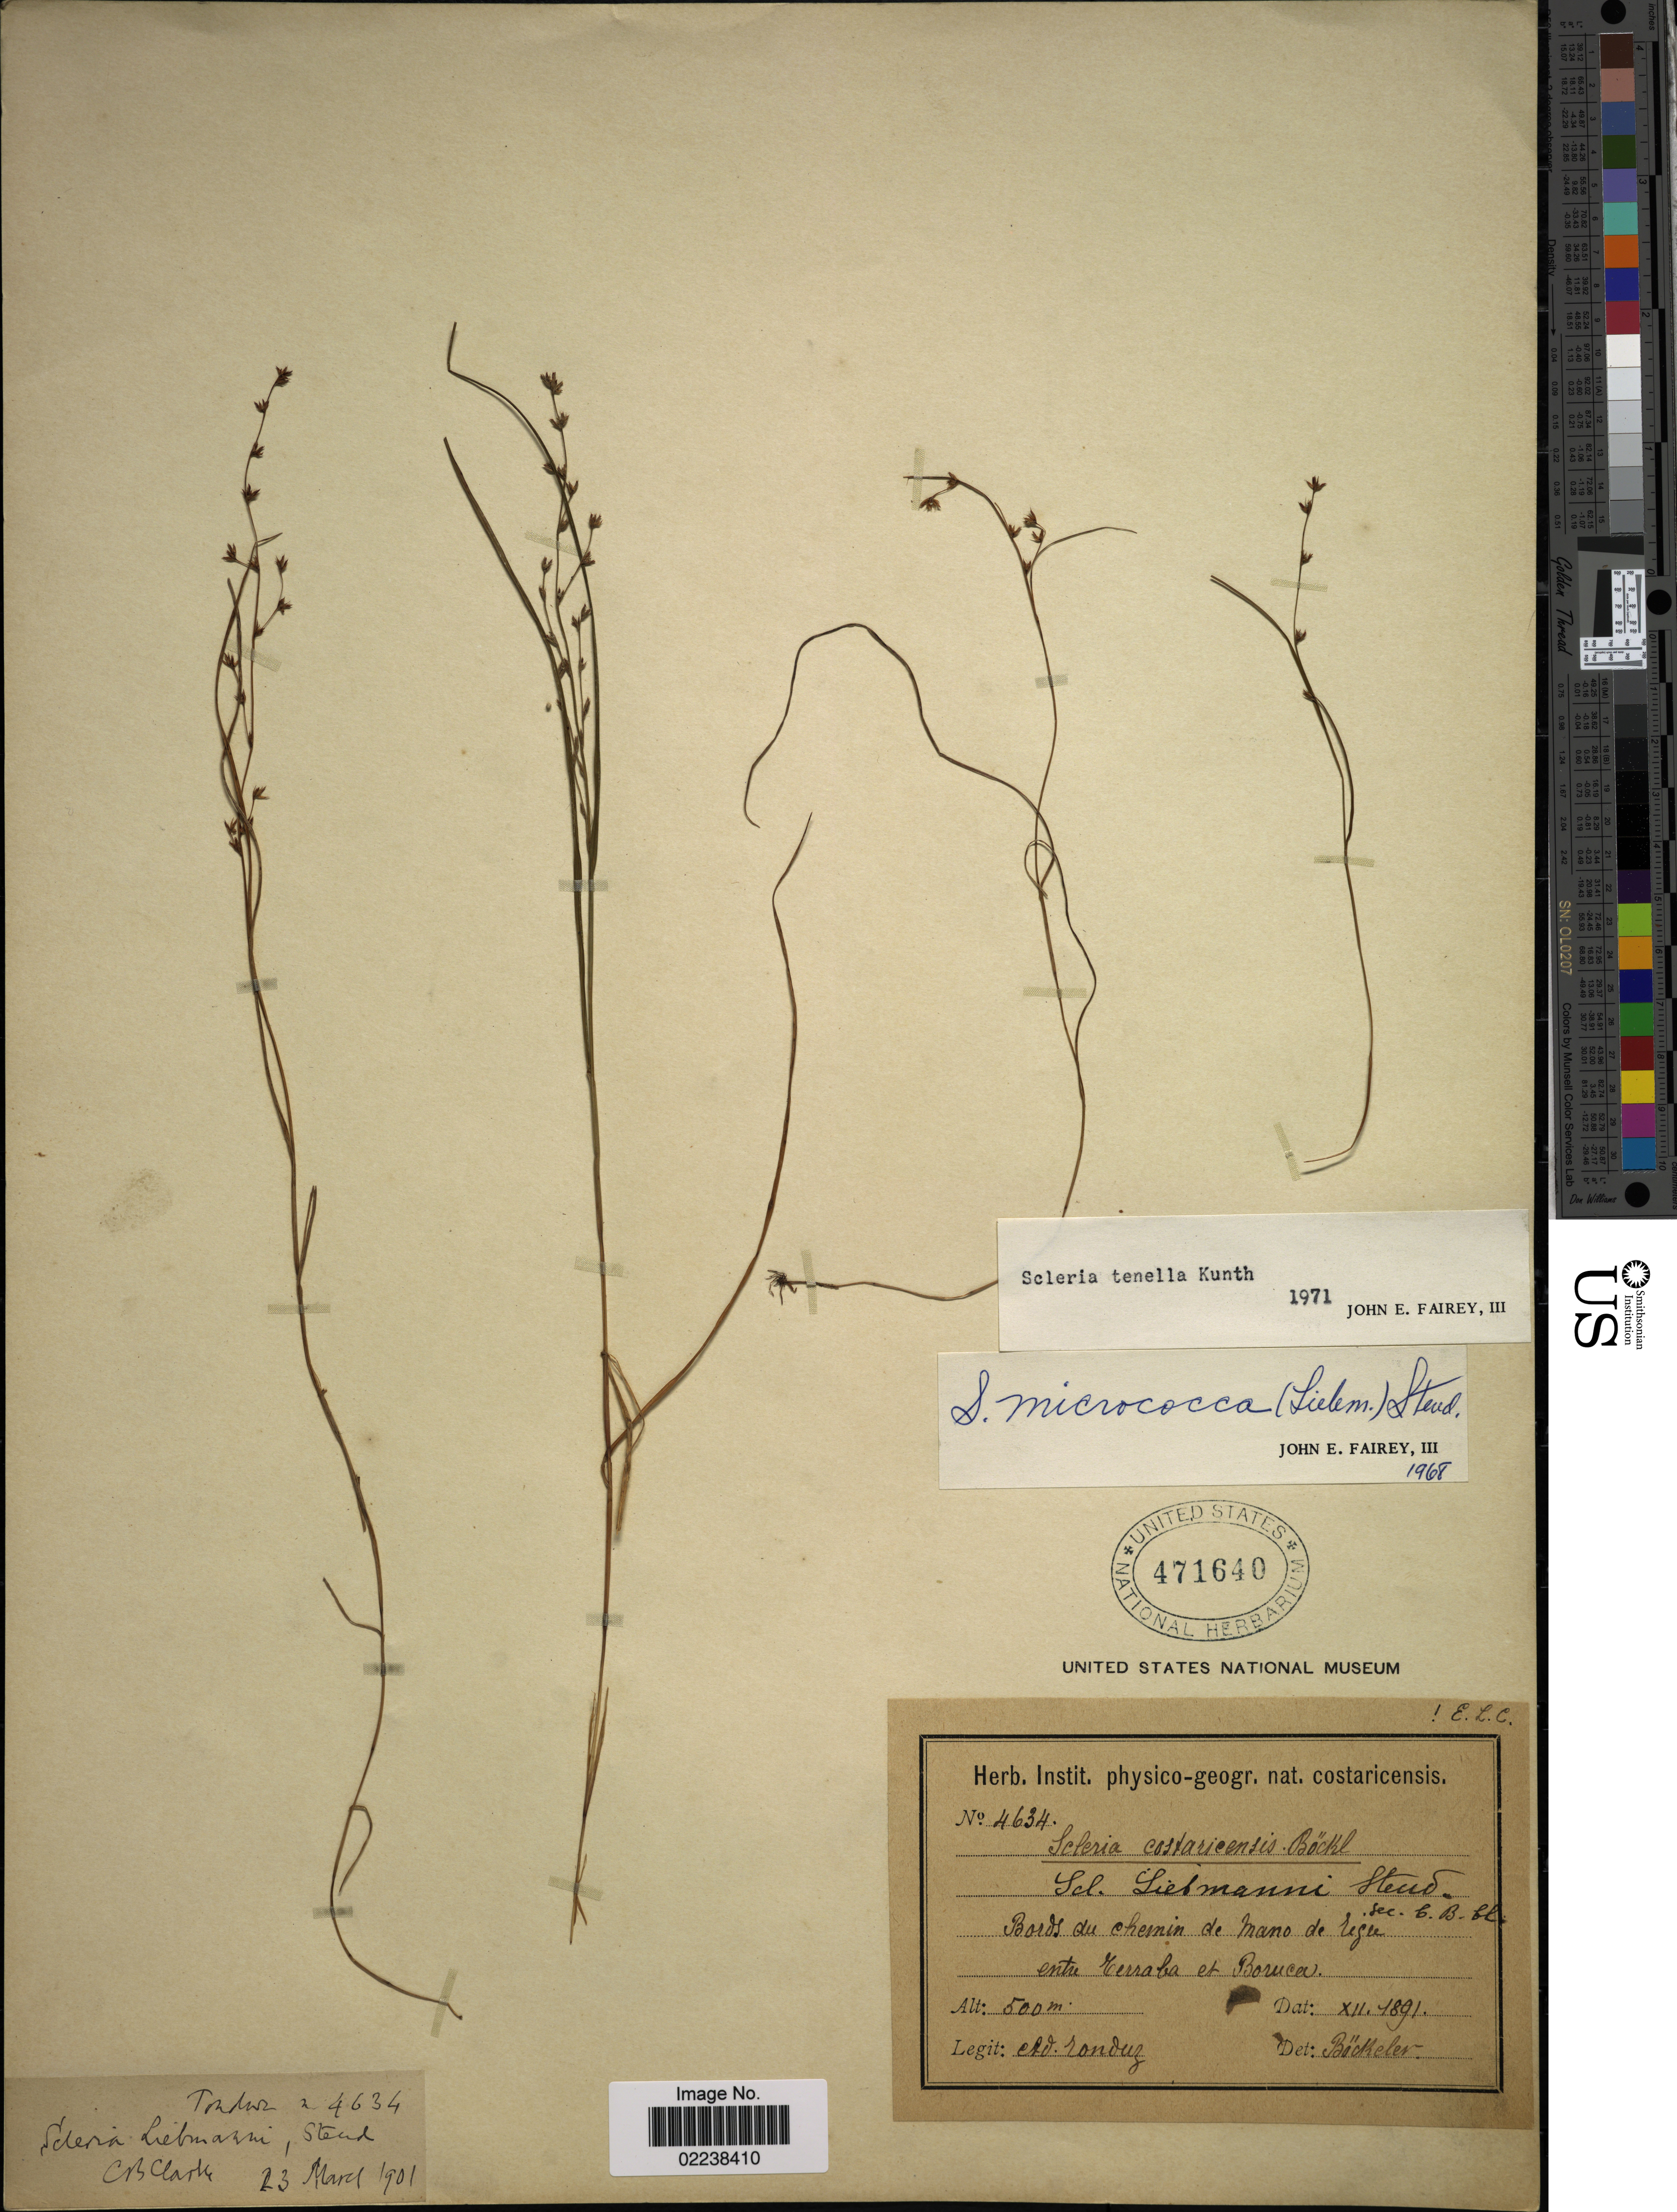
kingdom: Plantae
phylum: Tracheophyta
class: Liliopsida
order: Poales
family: Cyperaceae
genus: Scleria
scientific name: Scleria verticillata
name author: Muhl. ex Willd.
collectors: A. Tonduz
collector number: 4634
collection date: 1891-12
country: Costa Rica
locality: Bords du chemin de Mano de Tigre entre Terraba et Boruca.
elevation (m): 500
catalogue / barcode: US 471640